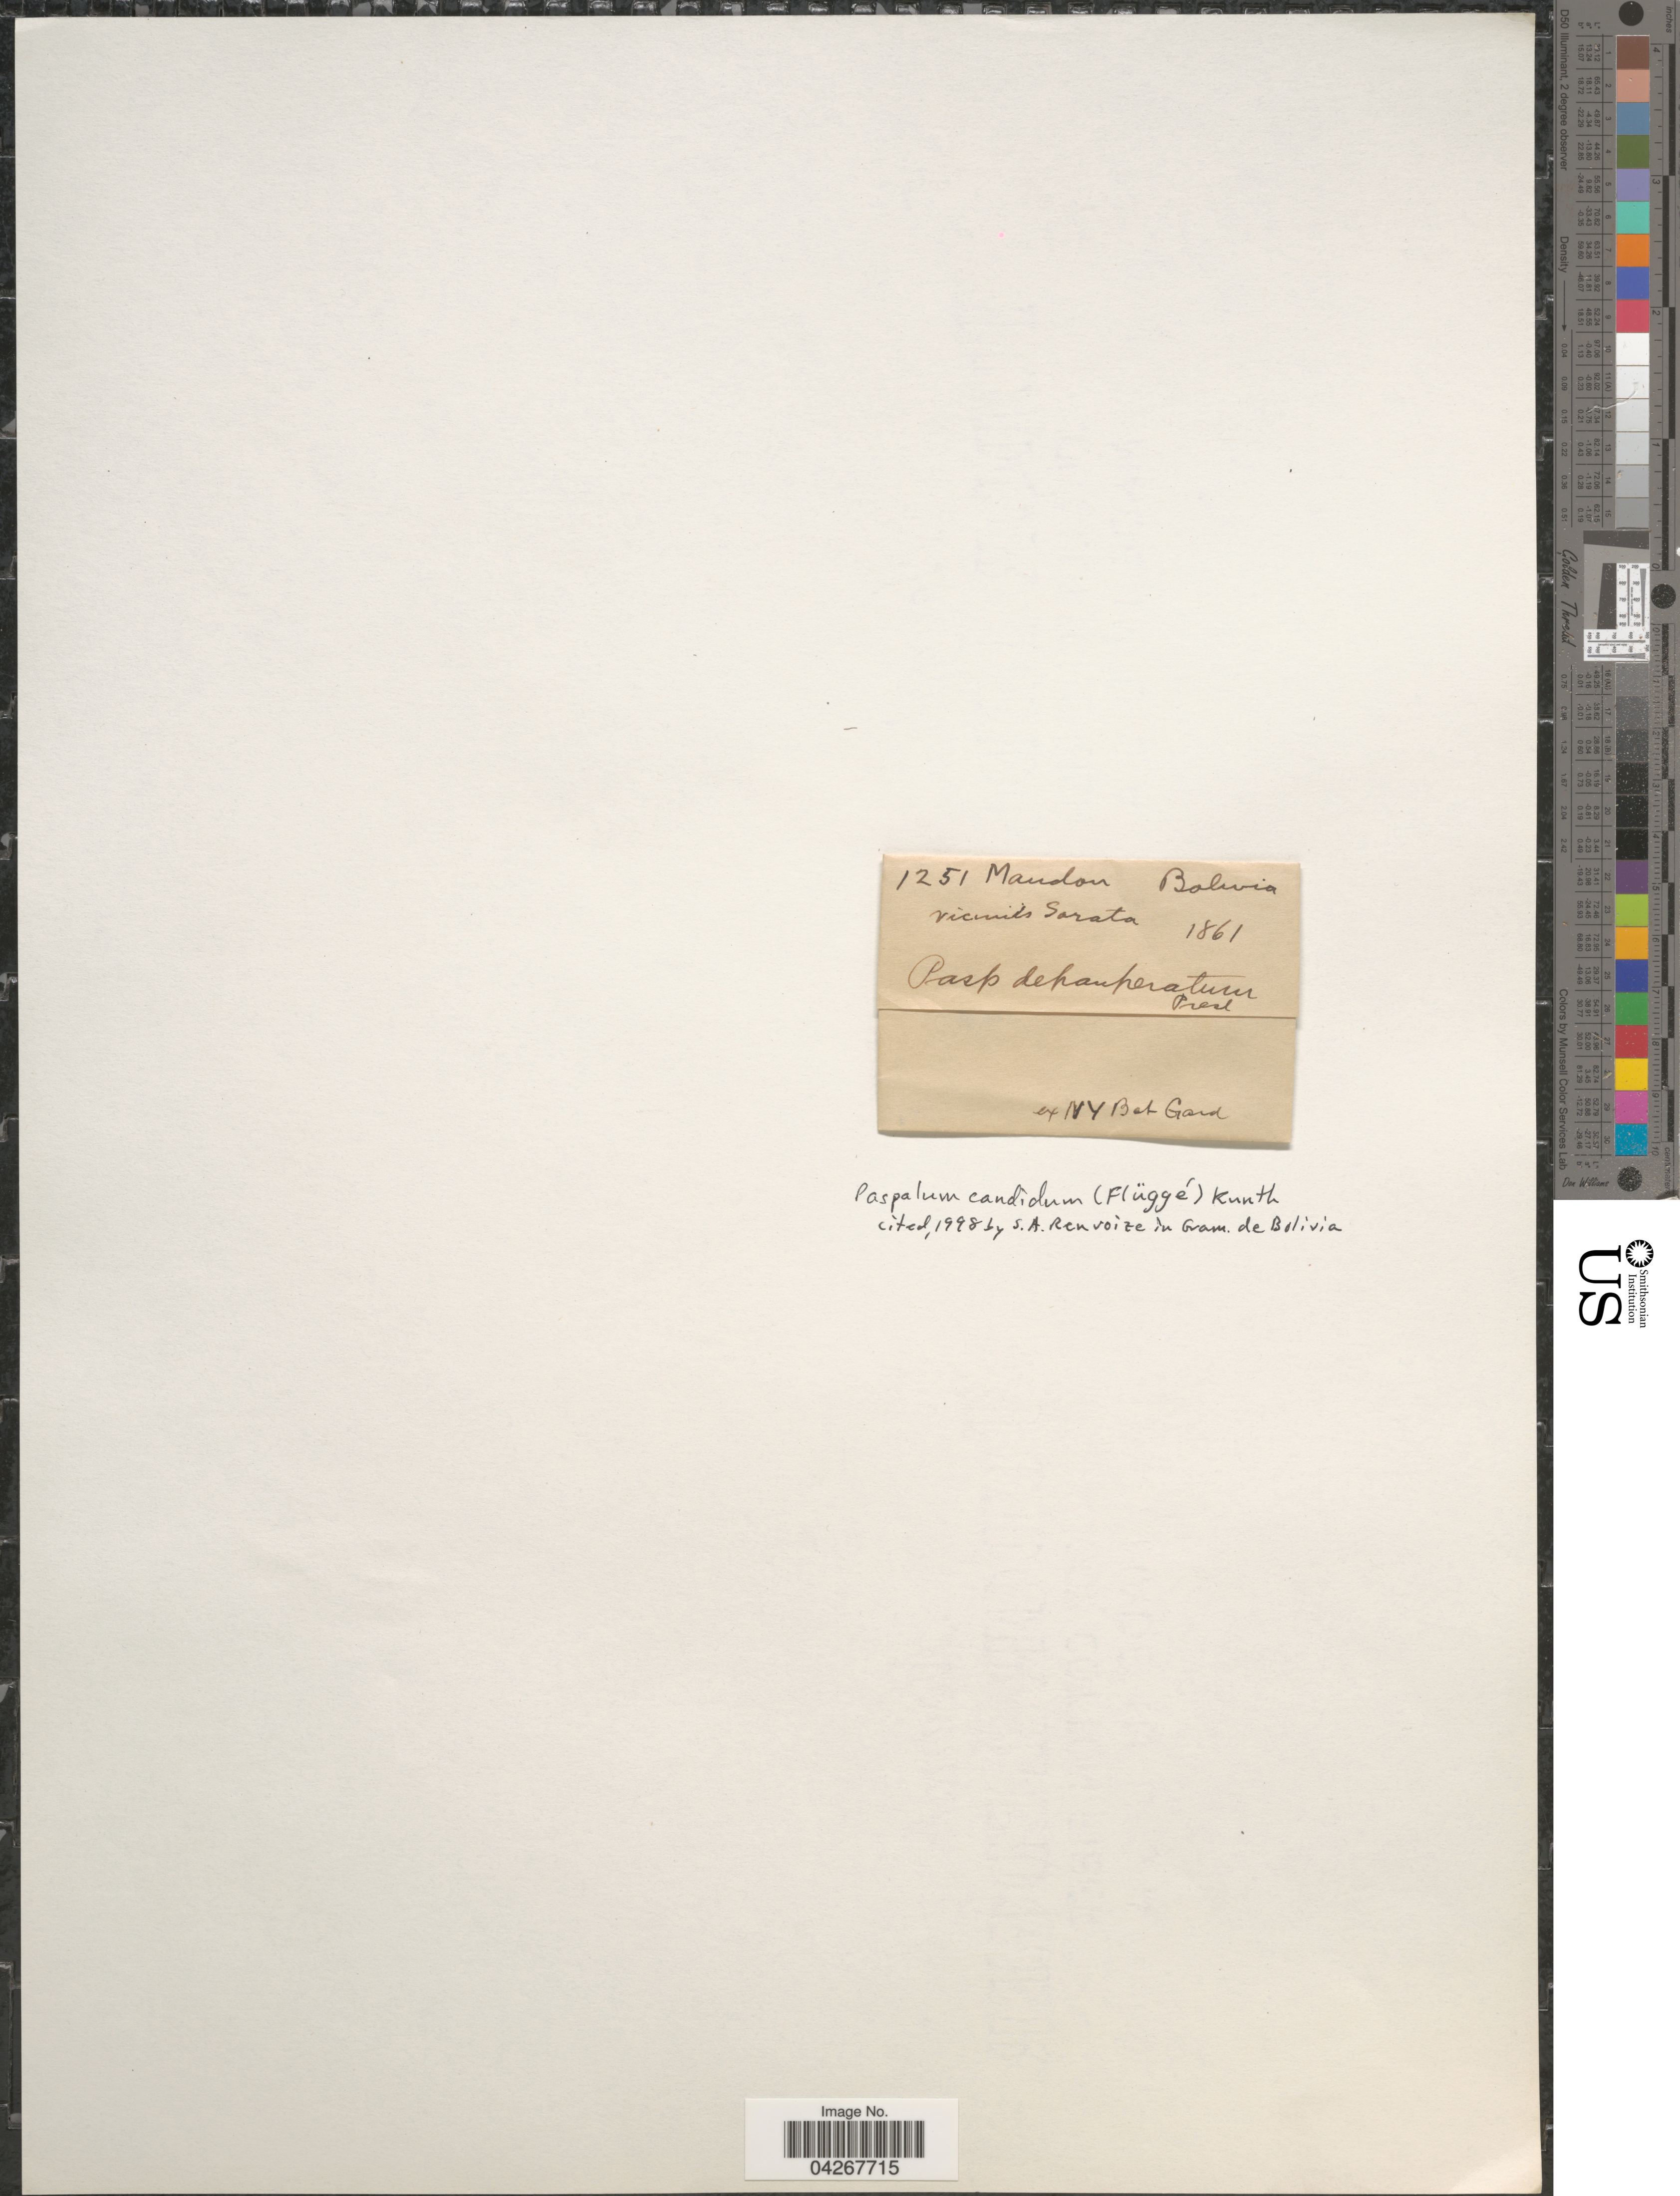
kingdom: Plantae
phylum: Tracheophyta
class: Liliopsida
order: Poales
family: Poaceae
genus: Paspalum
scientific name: Paspalum candidum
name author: (Humb. & Bonpl. ex Fleugge) Kunth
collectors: Mandon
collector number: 1251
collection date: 1861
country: Bolivia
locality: Vicinity Sorata.